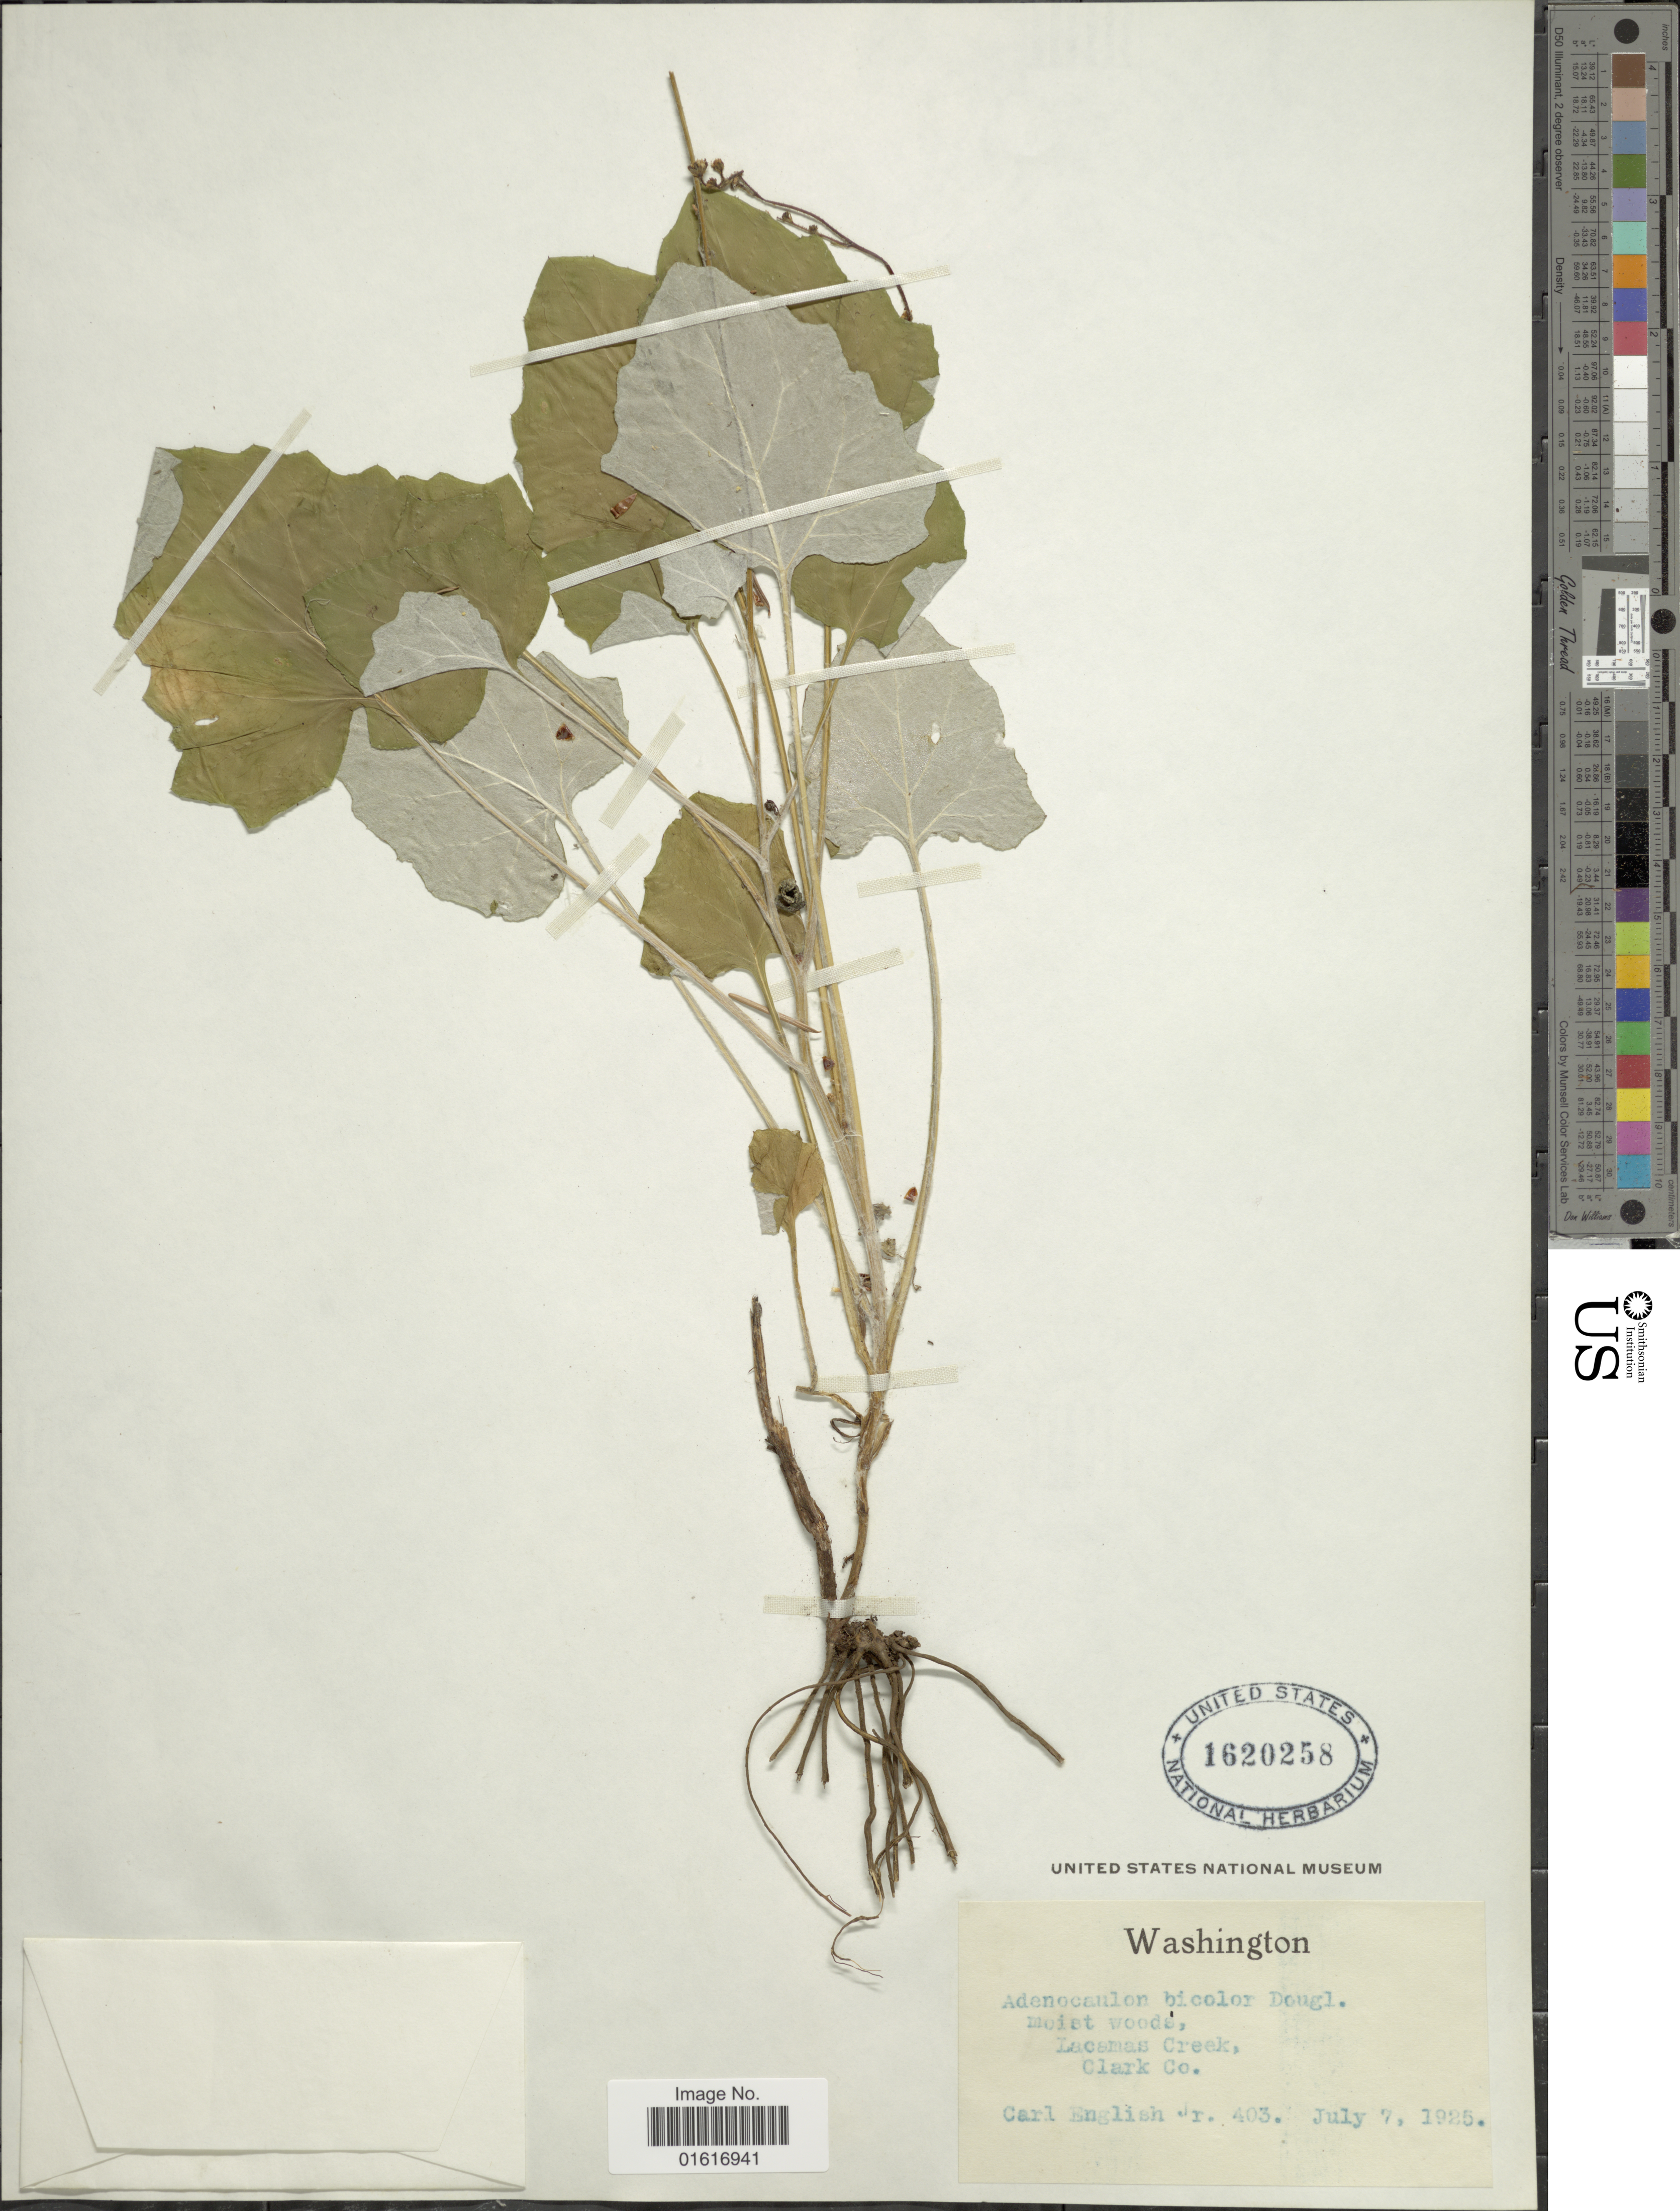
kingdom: Plantae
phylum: Tracheophyta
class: Magnoliopsida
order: Asterales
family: Asteraceae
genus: Adenocaulon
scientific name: Adenocaulon bicolor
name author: Hook.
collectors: C. English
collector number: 403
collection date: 1925-07-07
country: United States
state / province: Washington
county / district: Clark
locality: Moist woods, Lacamas Creek, Clark Co(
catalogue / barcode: US 1620258